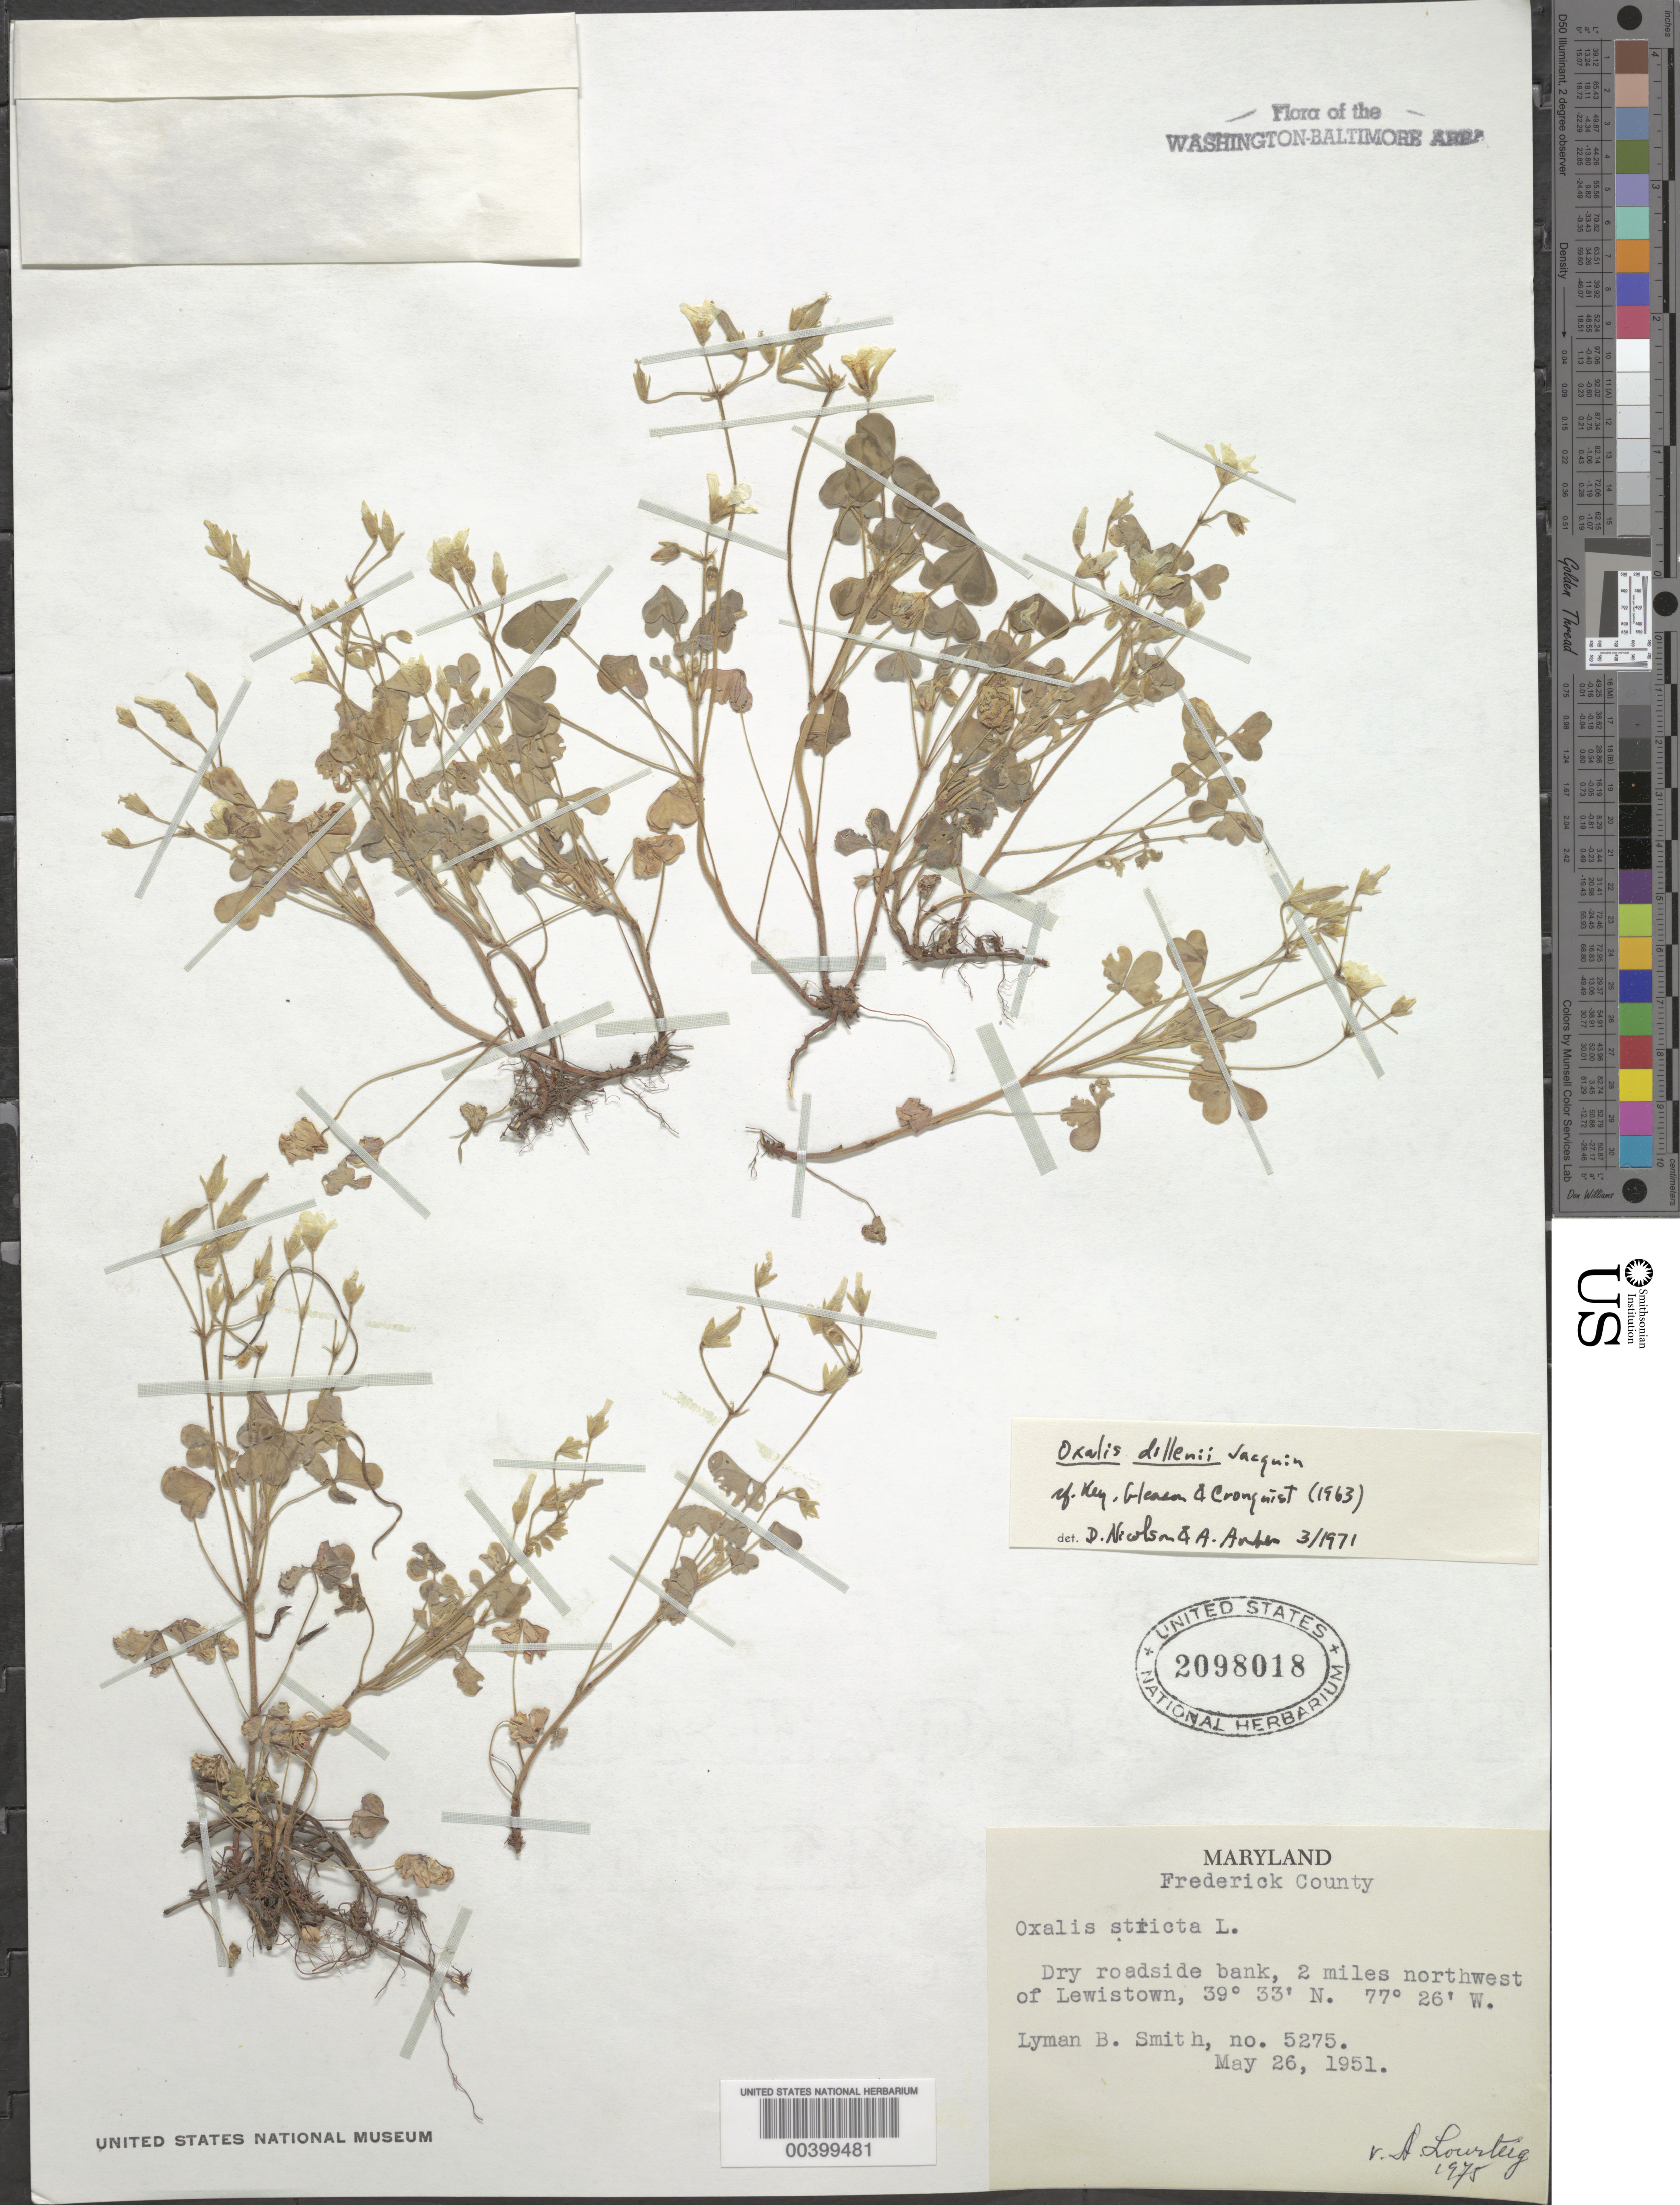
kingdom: Plantae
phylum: Tracheophyta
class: Magnoliopsida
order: Oxalidales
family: Oxalidaceae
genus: Oxalis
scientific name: Oxalis stricta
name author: L.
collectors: L. Smith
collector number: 5275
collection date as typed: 26 May 1951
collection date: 1951-05-26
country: United States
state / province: Maryland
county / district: Frederick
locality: Northwest of Lewistown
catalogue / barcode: US 2098018